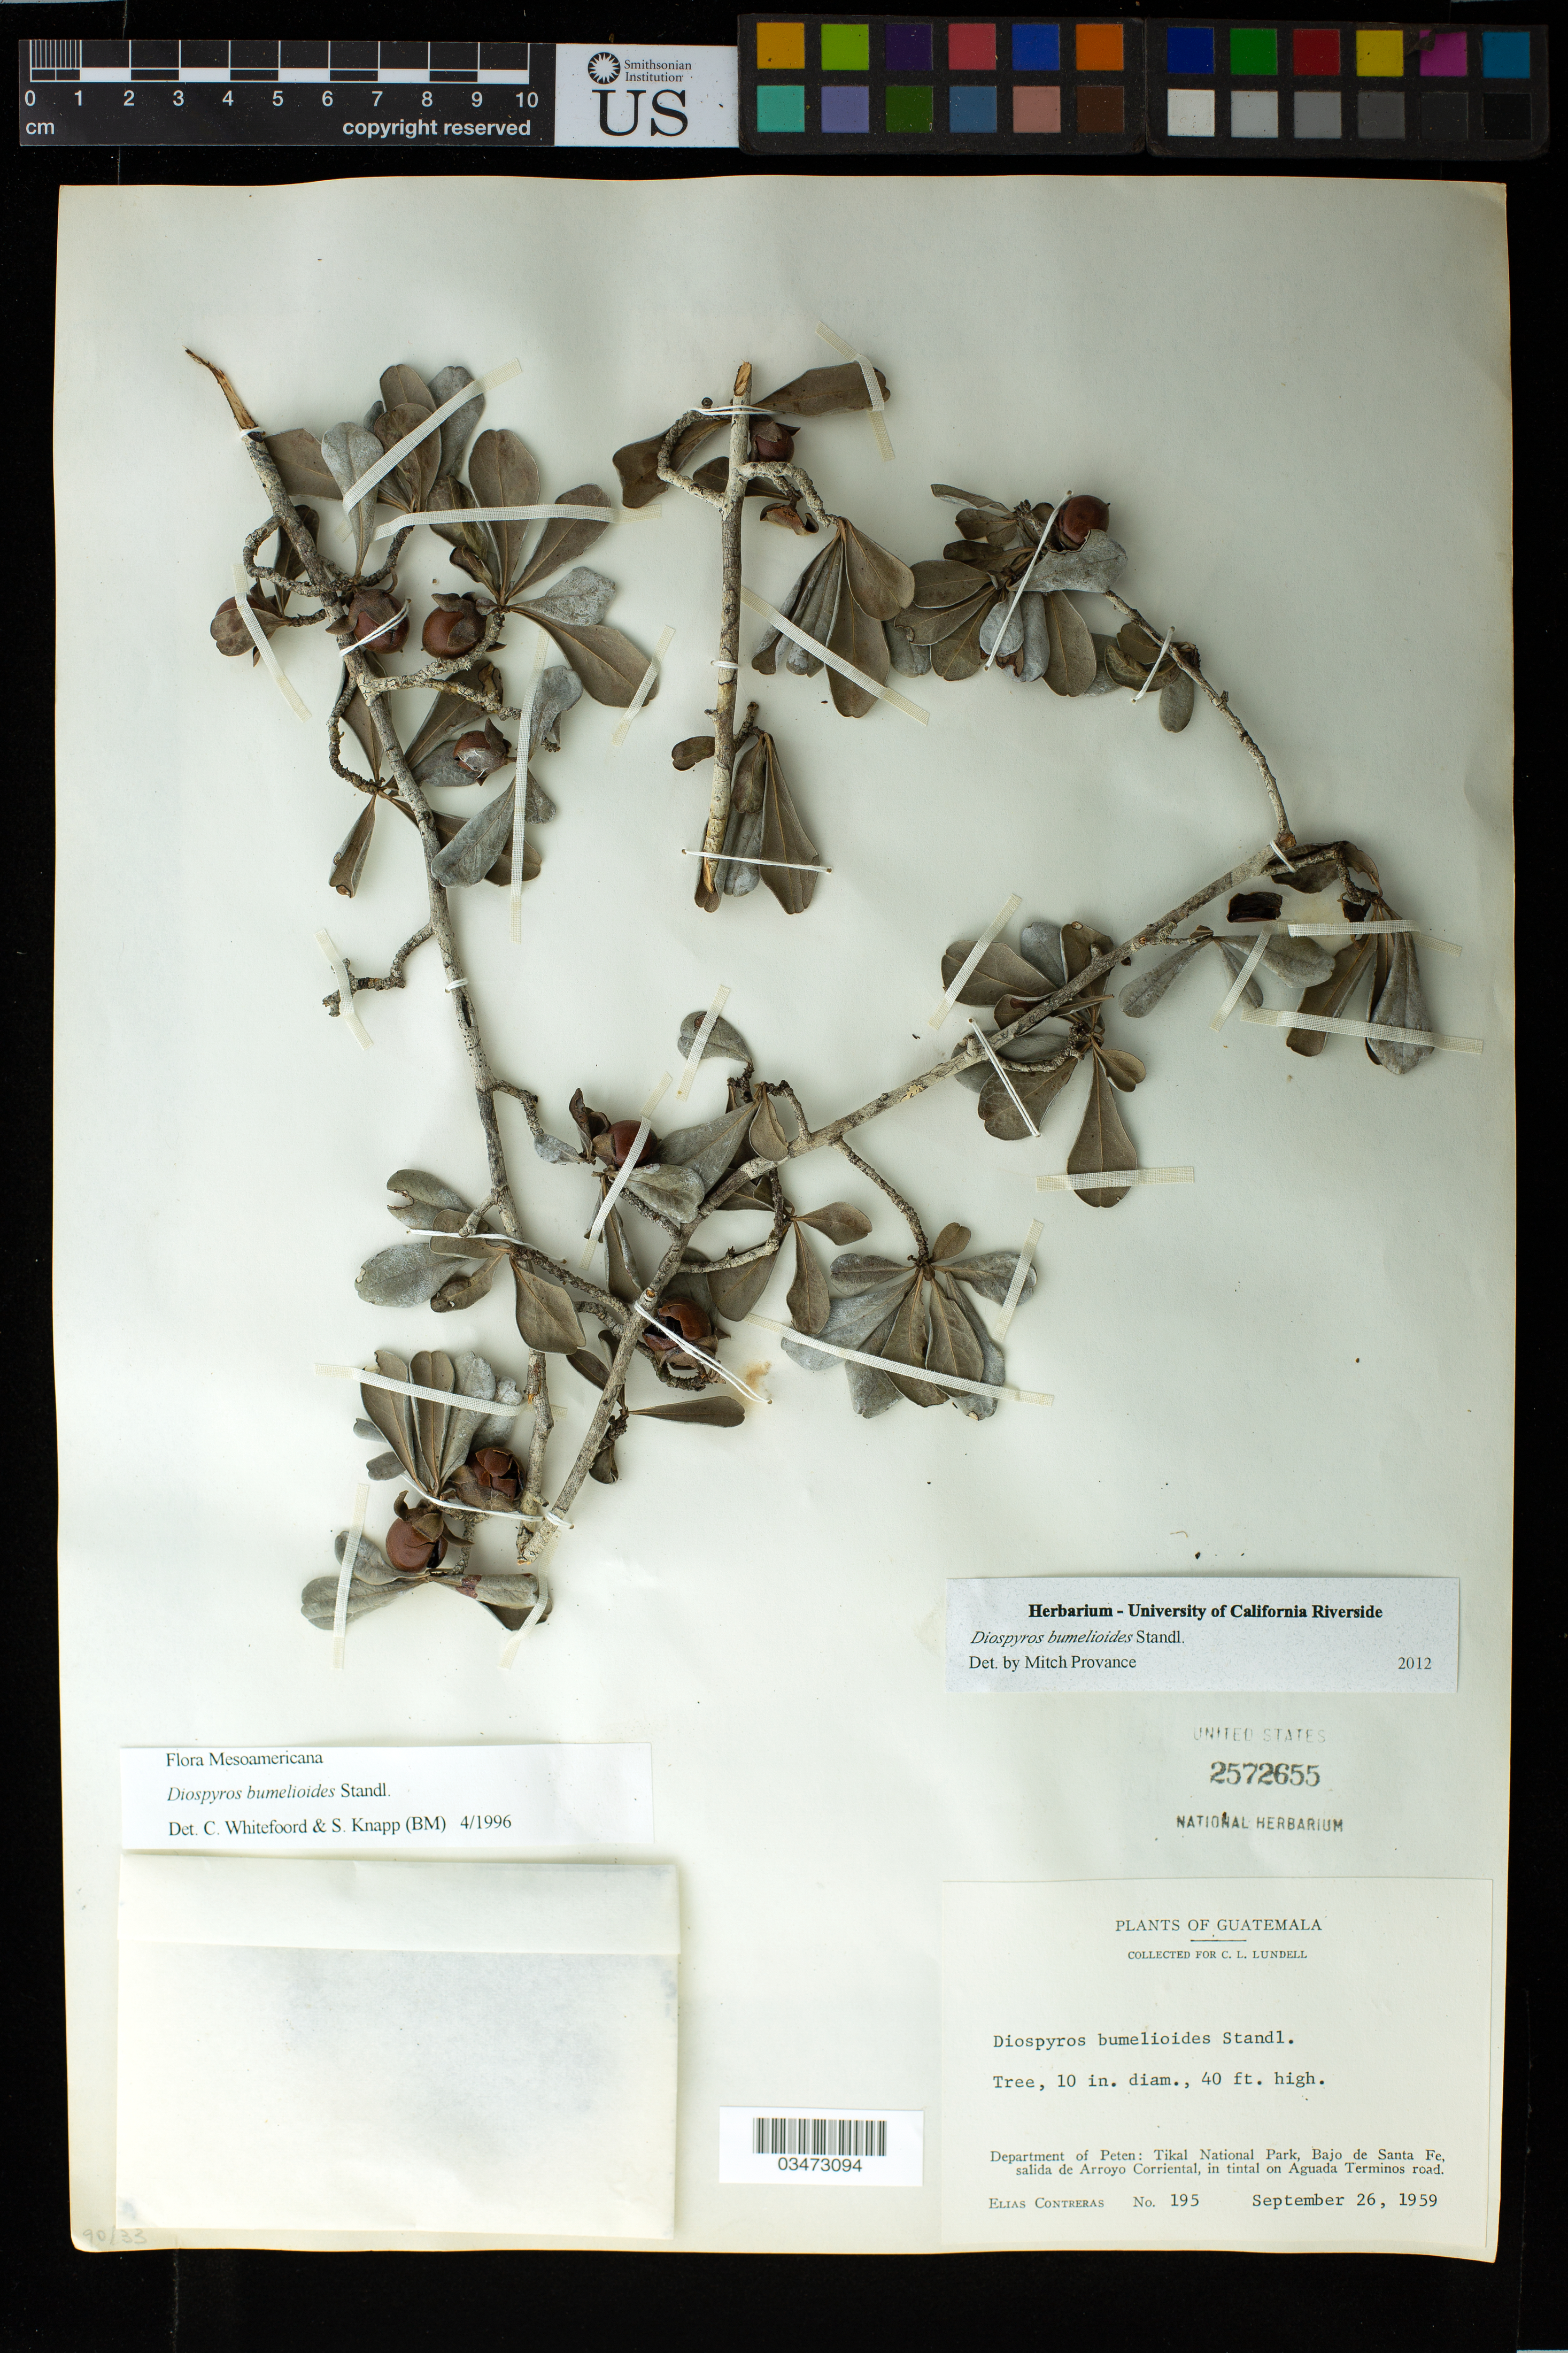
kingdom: Plantae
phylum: Tracheophyta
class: Magnoliopsida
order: Ericales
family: Ebenaceae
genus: Diospyros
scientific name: Diospyros bumelioides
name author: Standl.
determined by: Provance, M. C.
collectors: E. Contreras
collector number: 195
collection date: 1959-09-26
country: Guatemala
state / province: El Petén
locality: Tikal National Park, Bajo de Santa Fe, salida de Arroyo Corriental, in intal on Aguada Terminos road.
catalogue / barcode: US 2572655